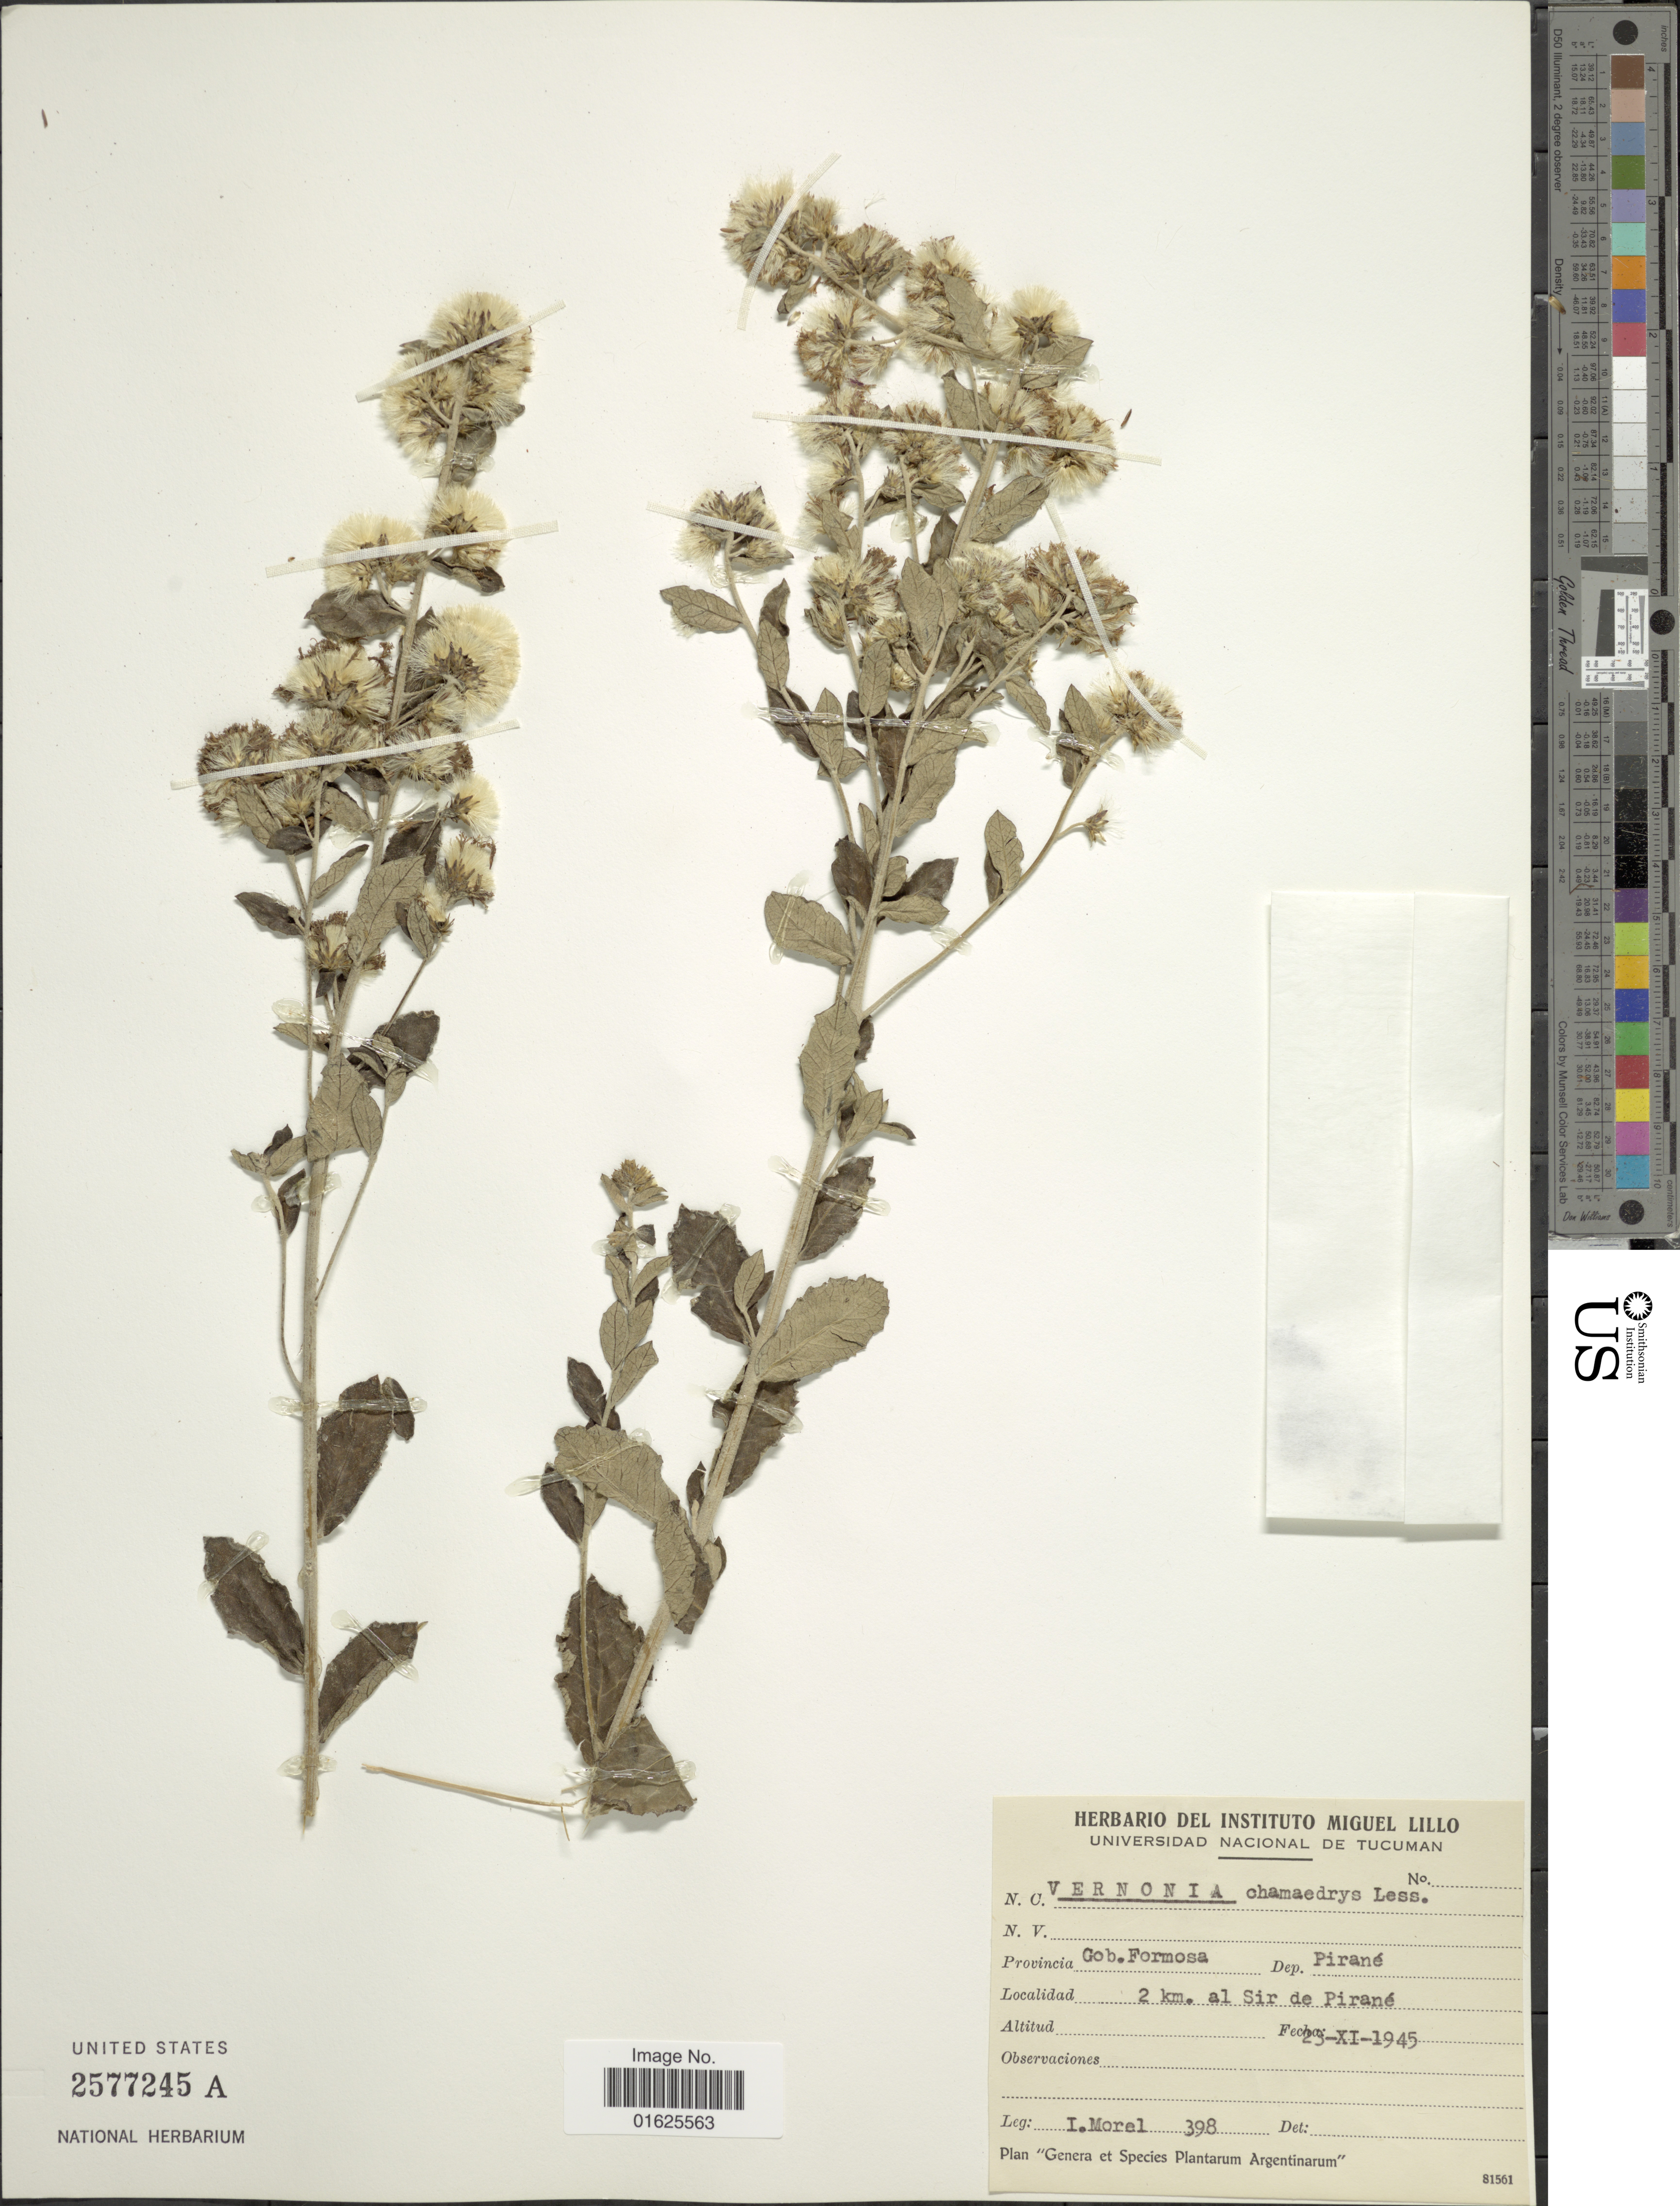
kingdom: Plantae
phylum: Tracheophyta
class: Magnoliopsida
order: Asterales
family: Asteraceae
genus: Vernonanthura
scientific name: Vernonanthura chamaedrys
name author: (Less.) H. Rob.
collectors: I. Morel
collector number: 398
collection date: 1945-11-23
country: Argentina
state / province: Formosa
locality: Provincia Gob Formosa, Dep. Pirané, 2 km al Sir de Pirané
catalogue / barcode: US 2577245A